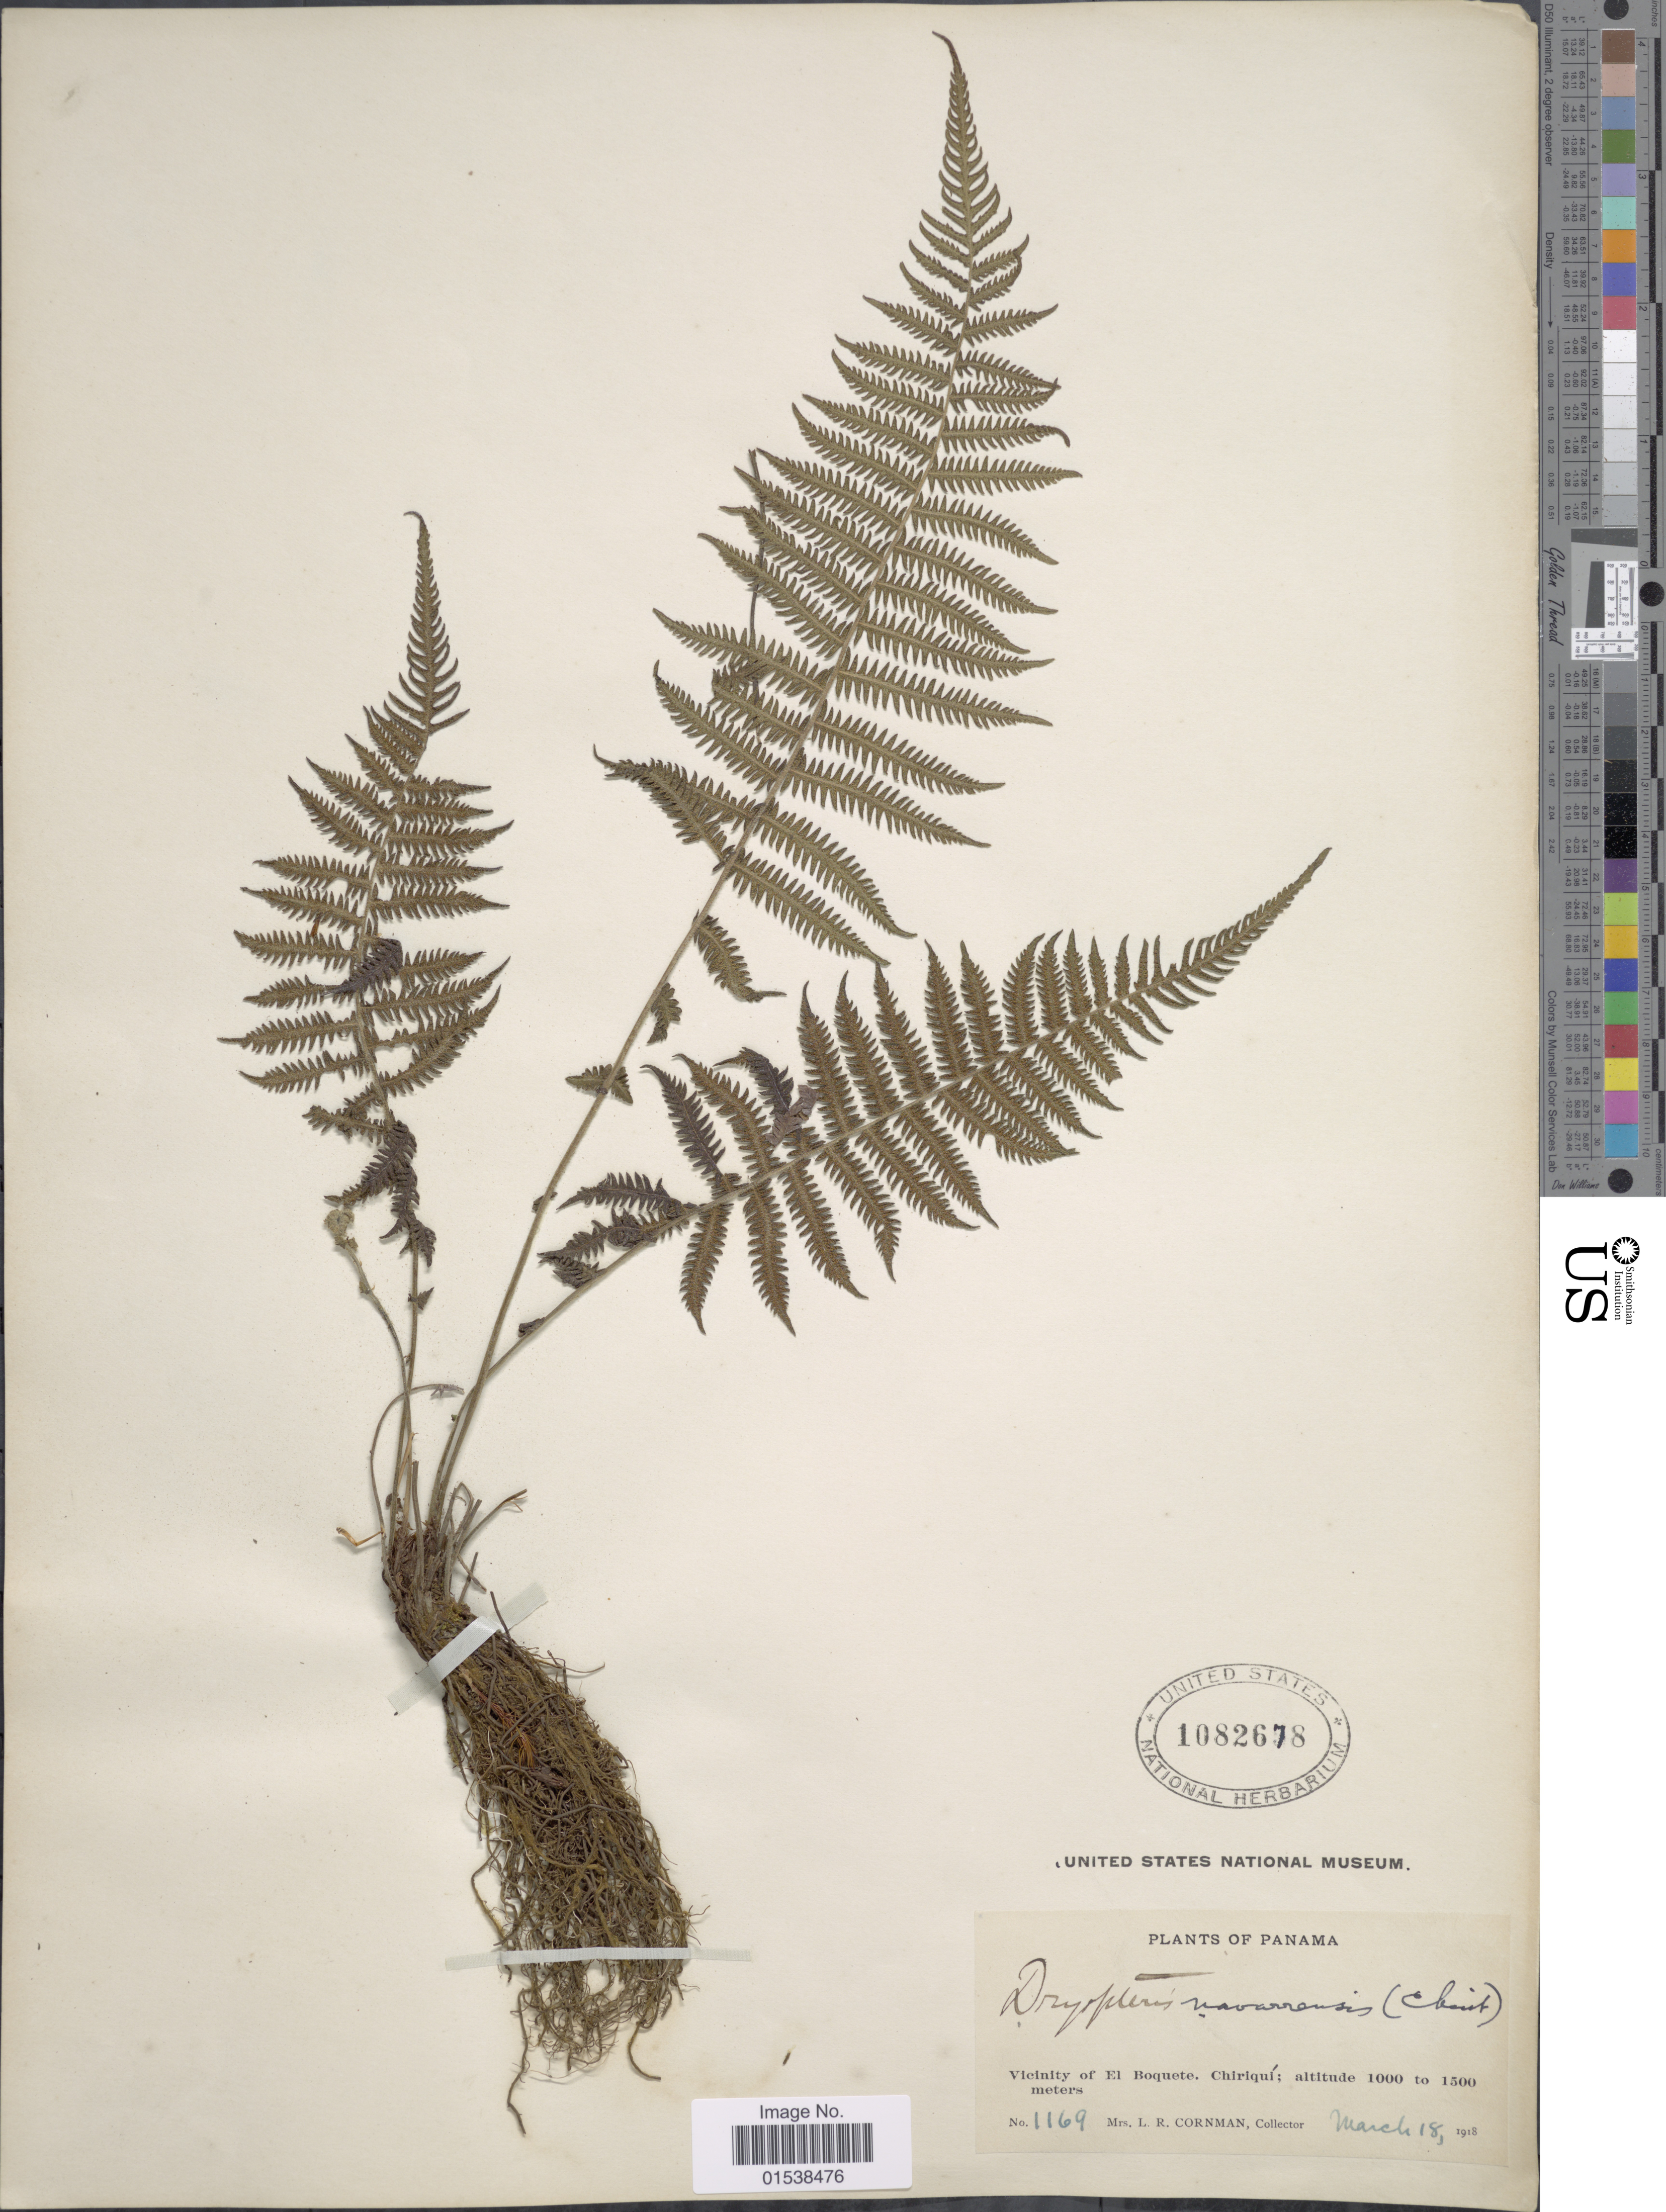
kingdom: Plantae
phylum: Tracheophyta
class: Polypodiopsida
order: Polypodiales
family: Thelypteridaceae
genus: Amauropelta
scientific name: Amauropelta oligocarpa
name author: (Humb. & Bonpl. ex Willd.) Pic. Serm.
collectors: L. Cornman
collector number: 1169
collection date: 1918-03-18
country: Panama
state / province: Chiriqui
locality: Vicinity of El Boquete, Chiriqui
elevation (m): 1000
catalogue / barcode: US 1082678